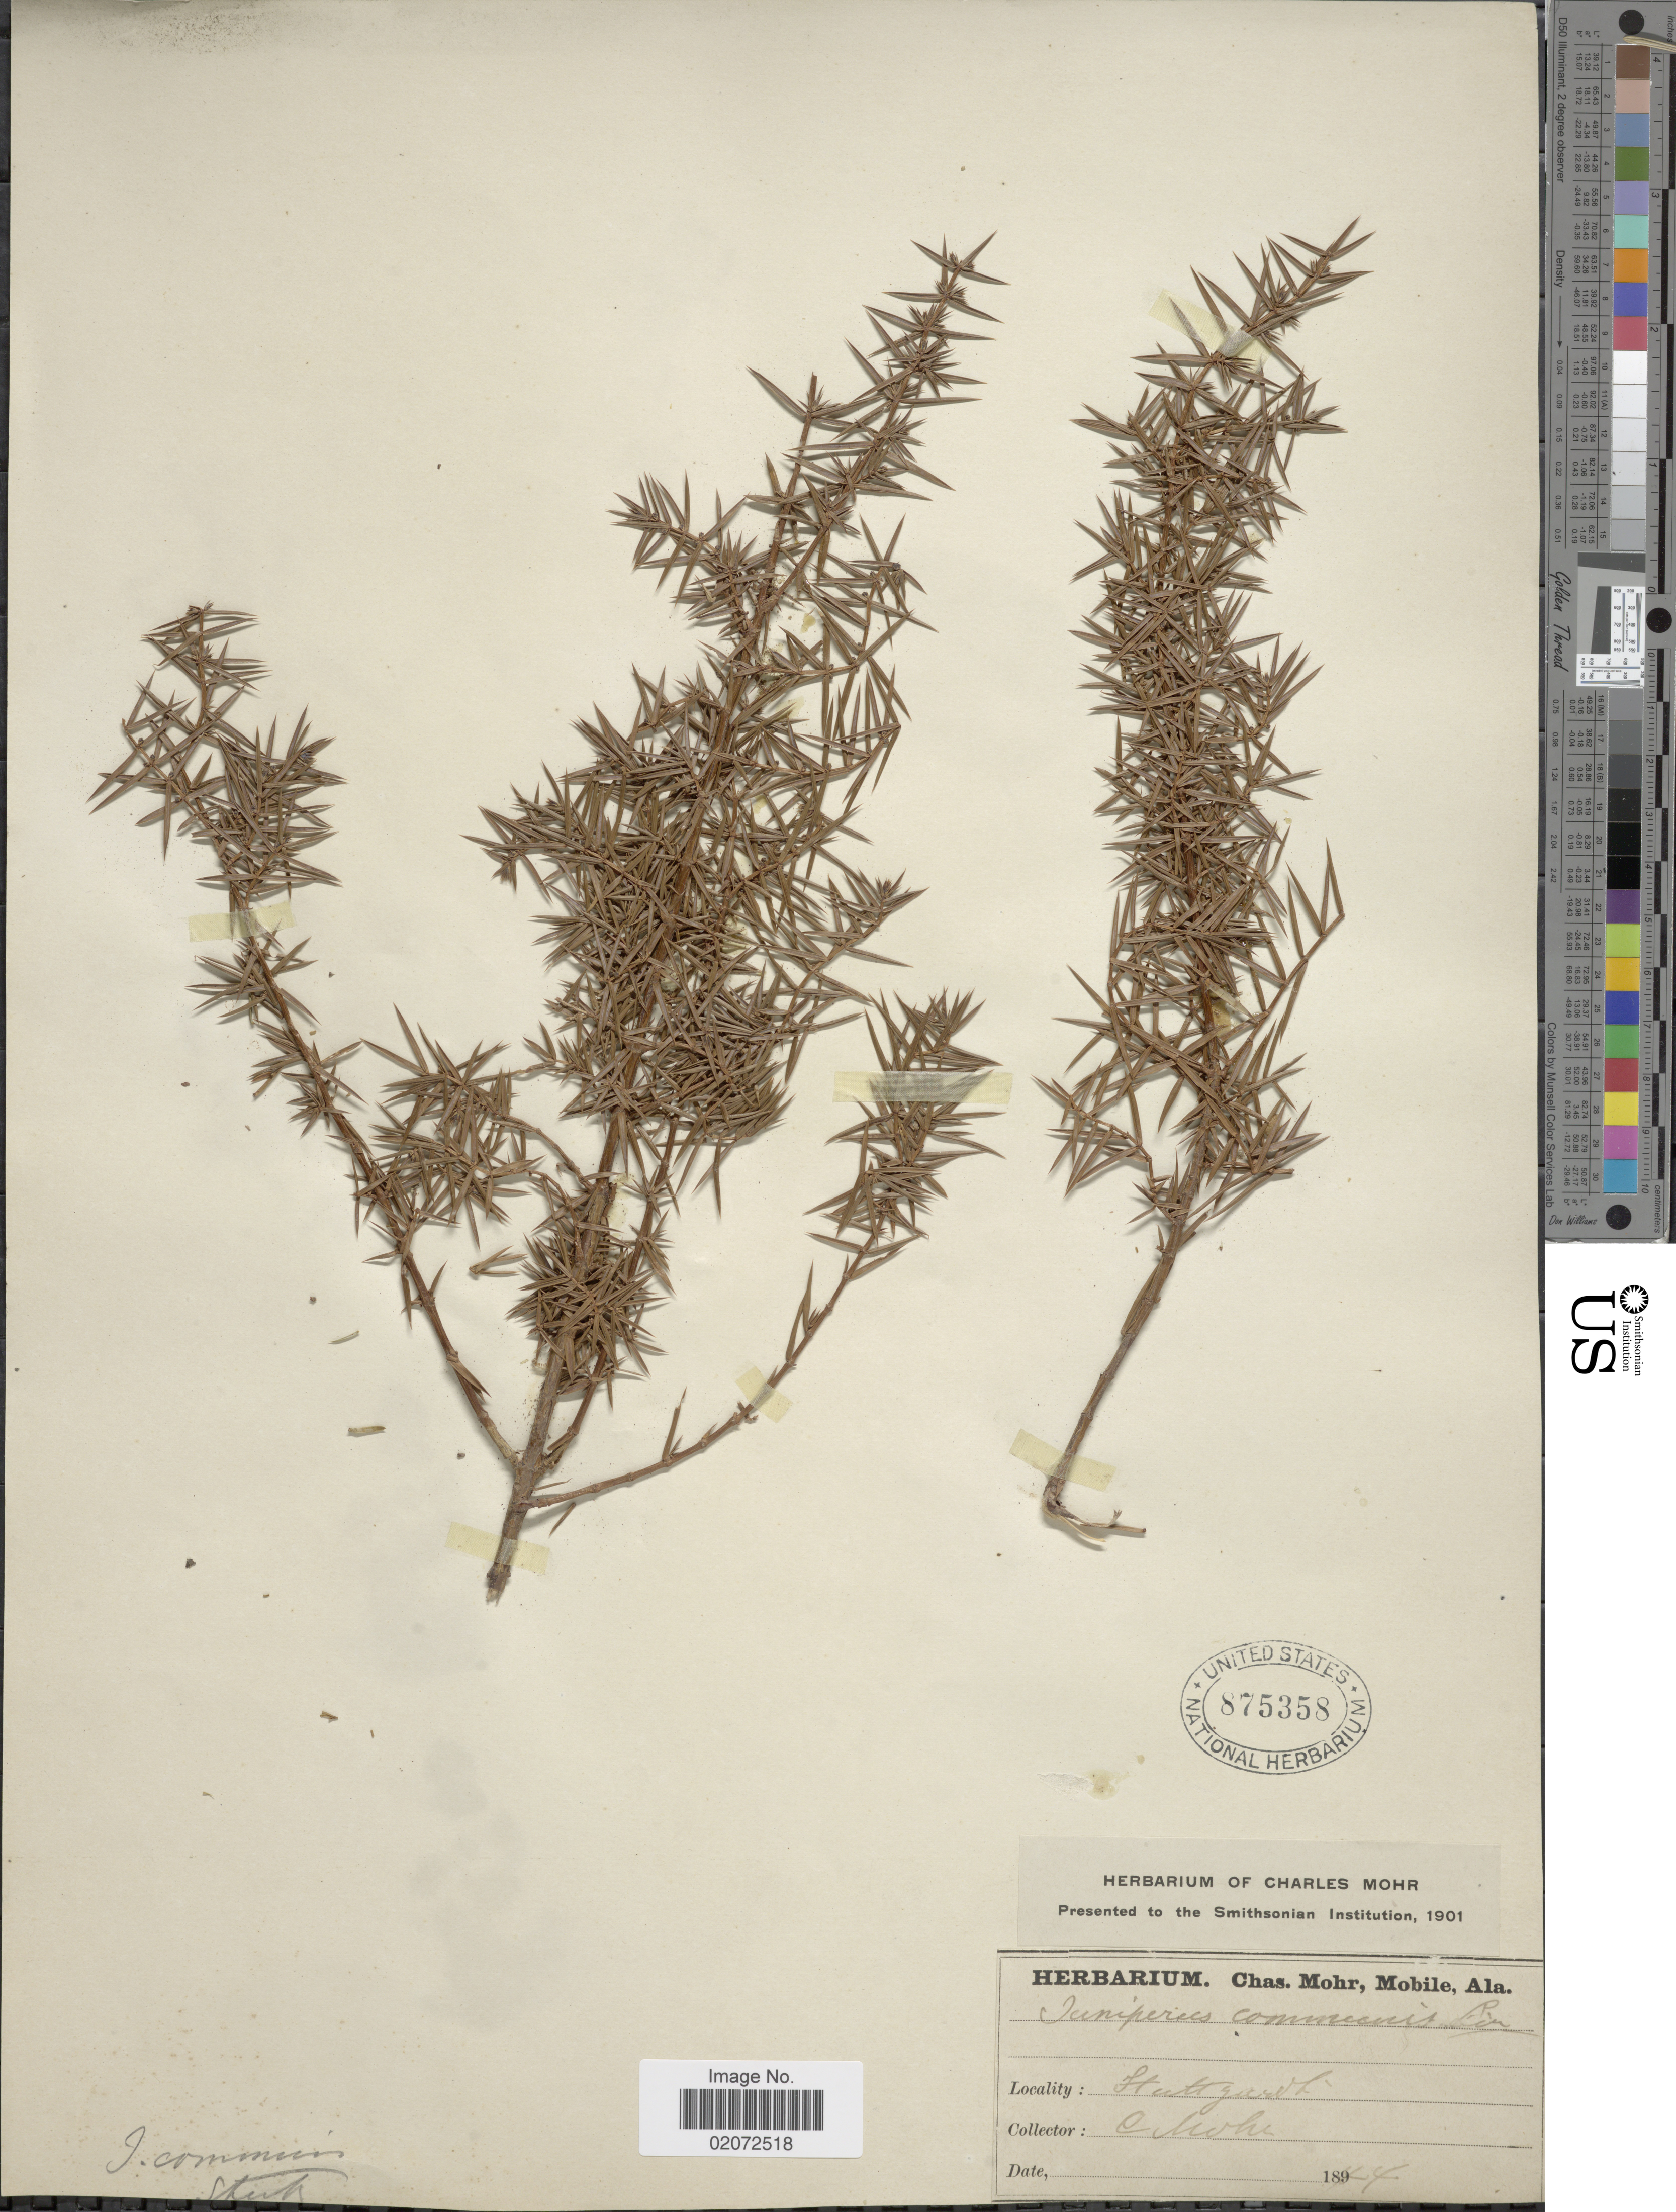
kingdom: Plantae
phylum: Tracheophyta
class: Pinopsida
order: Pinales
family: Cupressaceae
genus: Juniperus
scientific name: Juniperus communis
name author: L.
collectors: C. T. Mohr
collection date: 1844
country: Germany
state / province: Baden-Württemberg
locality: Stuttgart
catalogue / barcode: US 875358